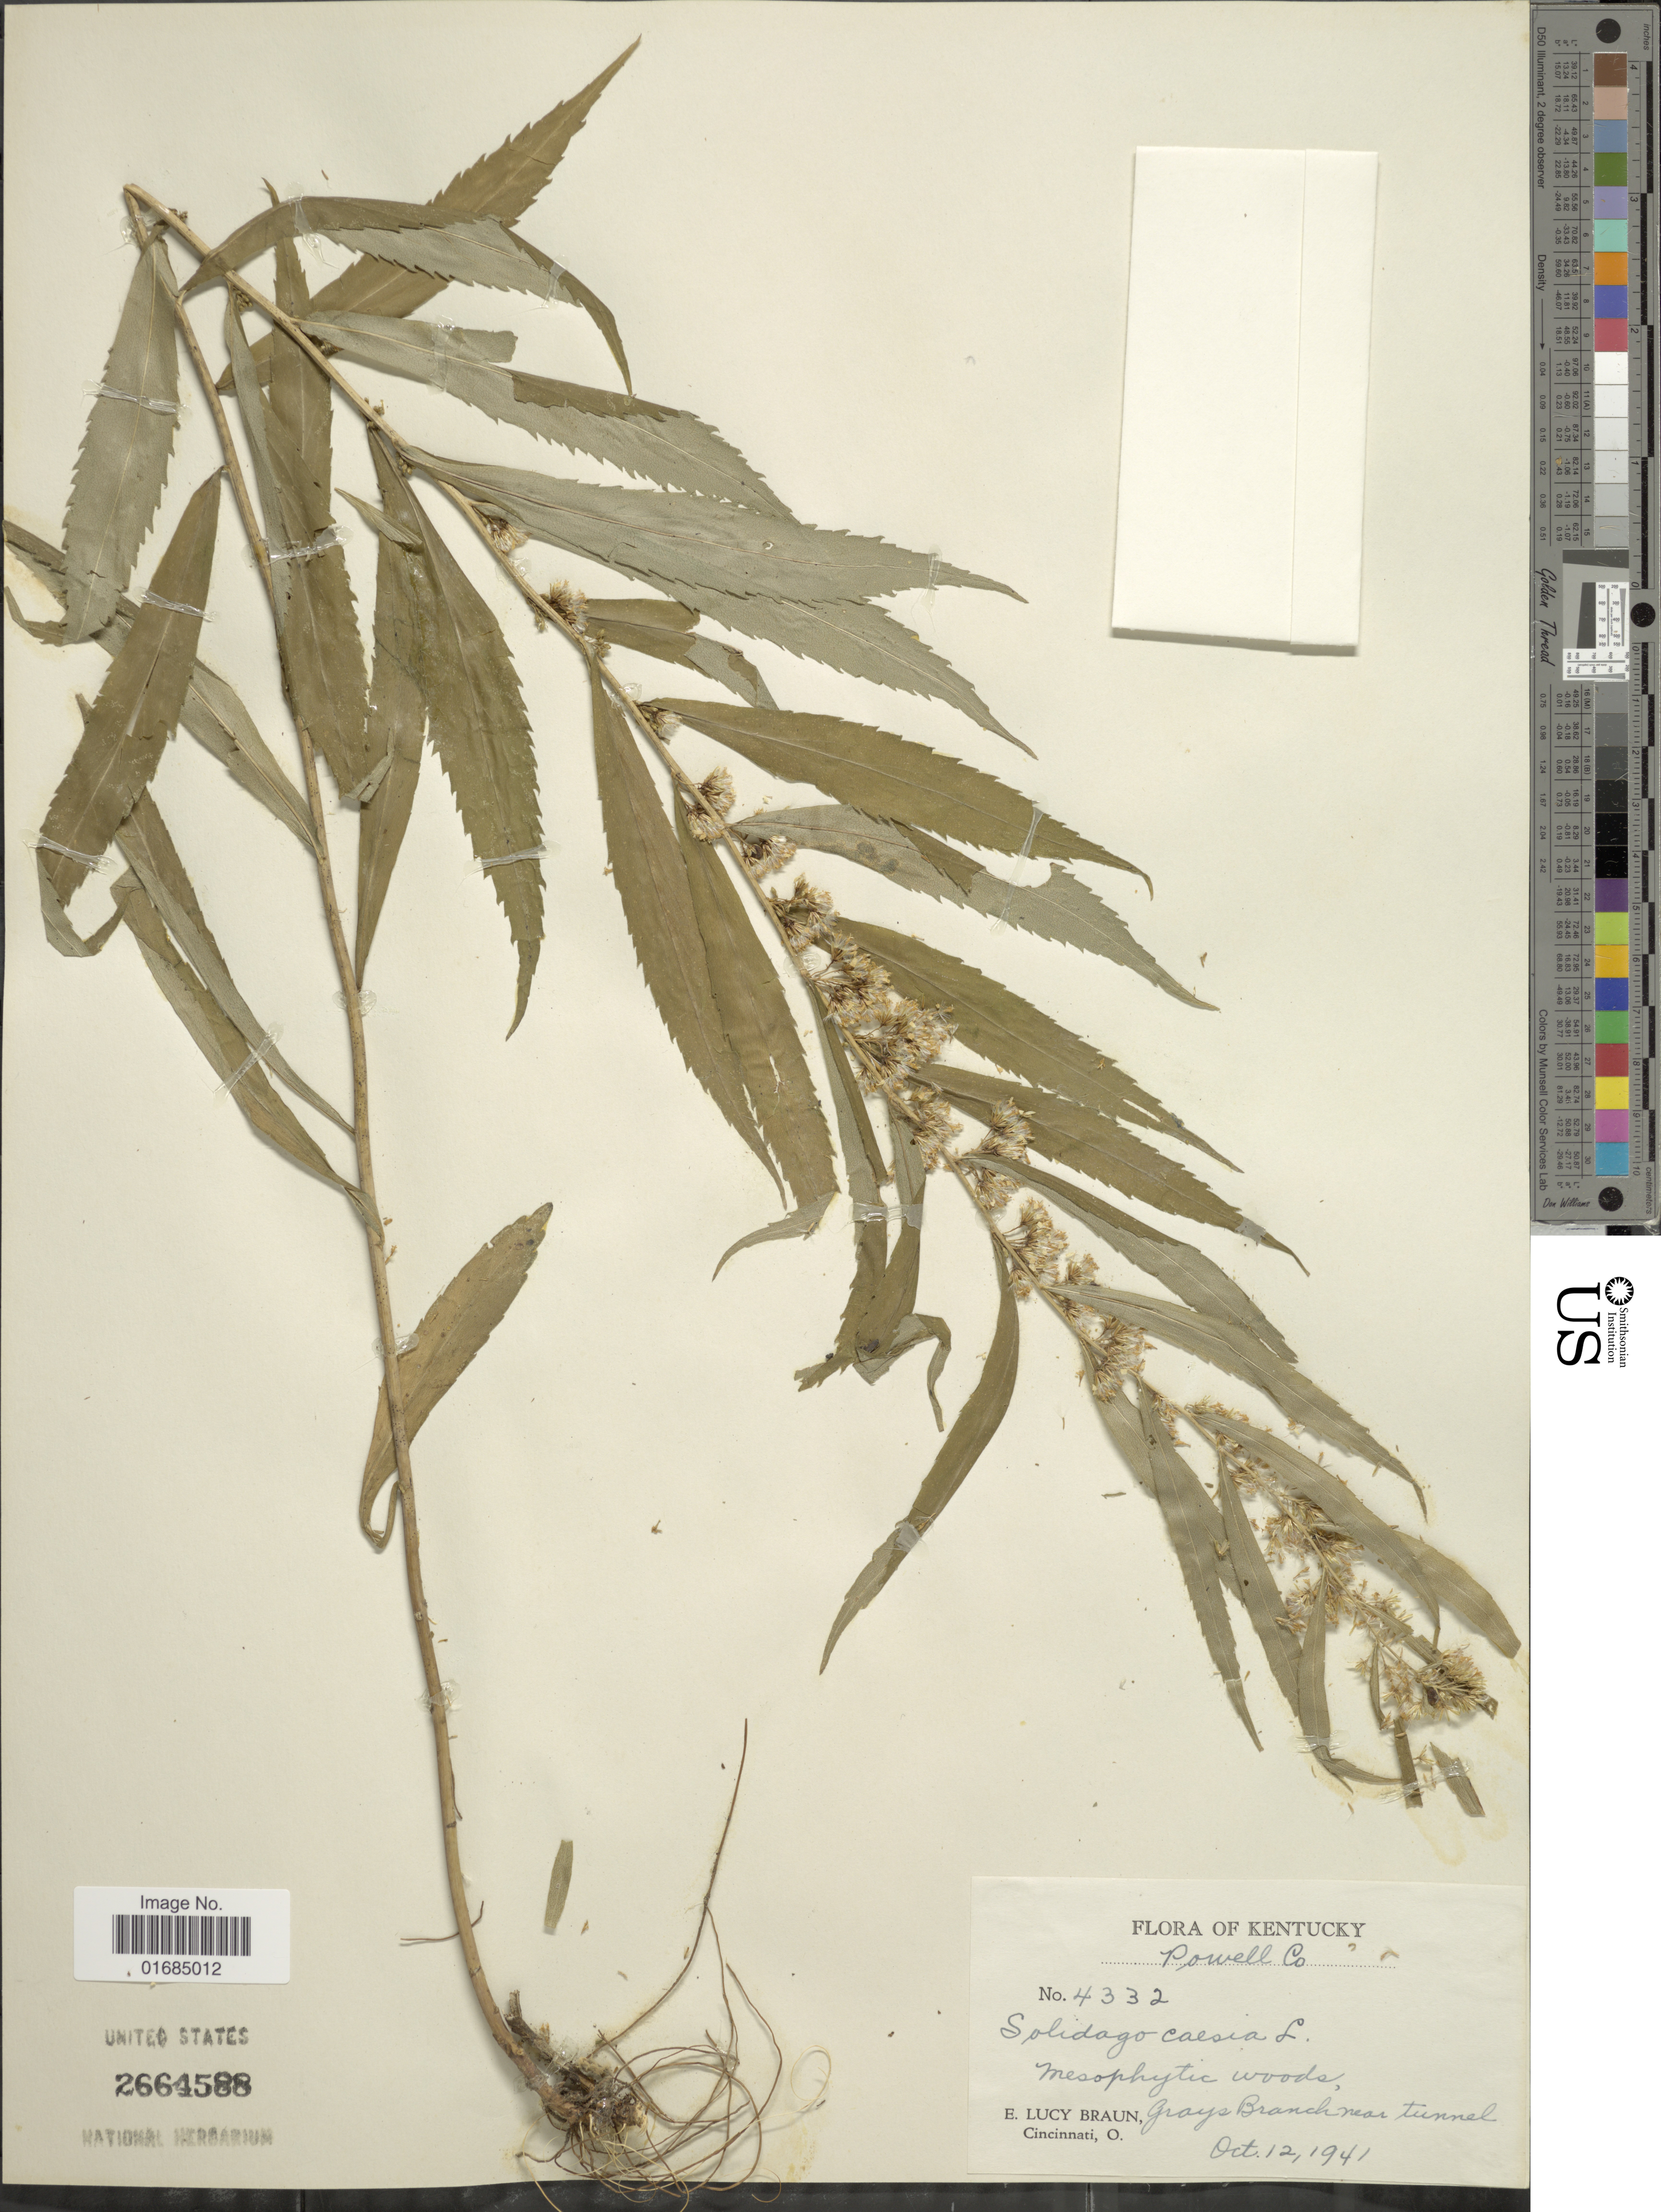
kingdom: Plantae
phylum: Tracheophyta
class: Magnoliopsida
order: Asterales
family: Asteraceae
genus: Solidago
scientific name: Solidago caesia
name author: L.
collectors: E. L. Braun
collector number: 4332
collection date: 1941-10-12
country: United States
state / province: Kentucky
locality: Powell Co, Grays Branch near Tunnel.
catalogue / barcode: US 2664588